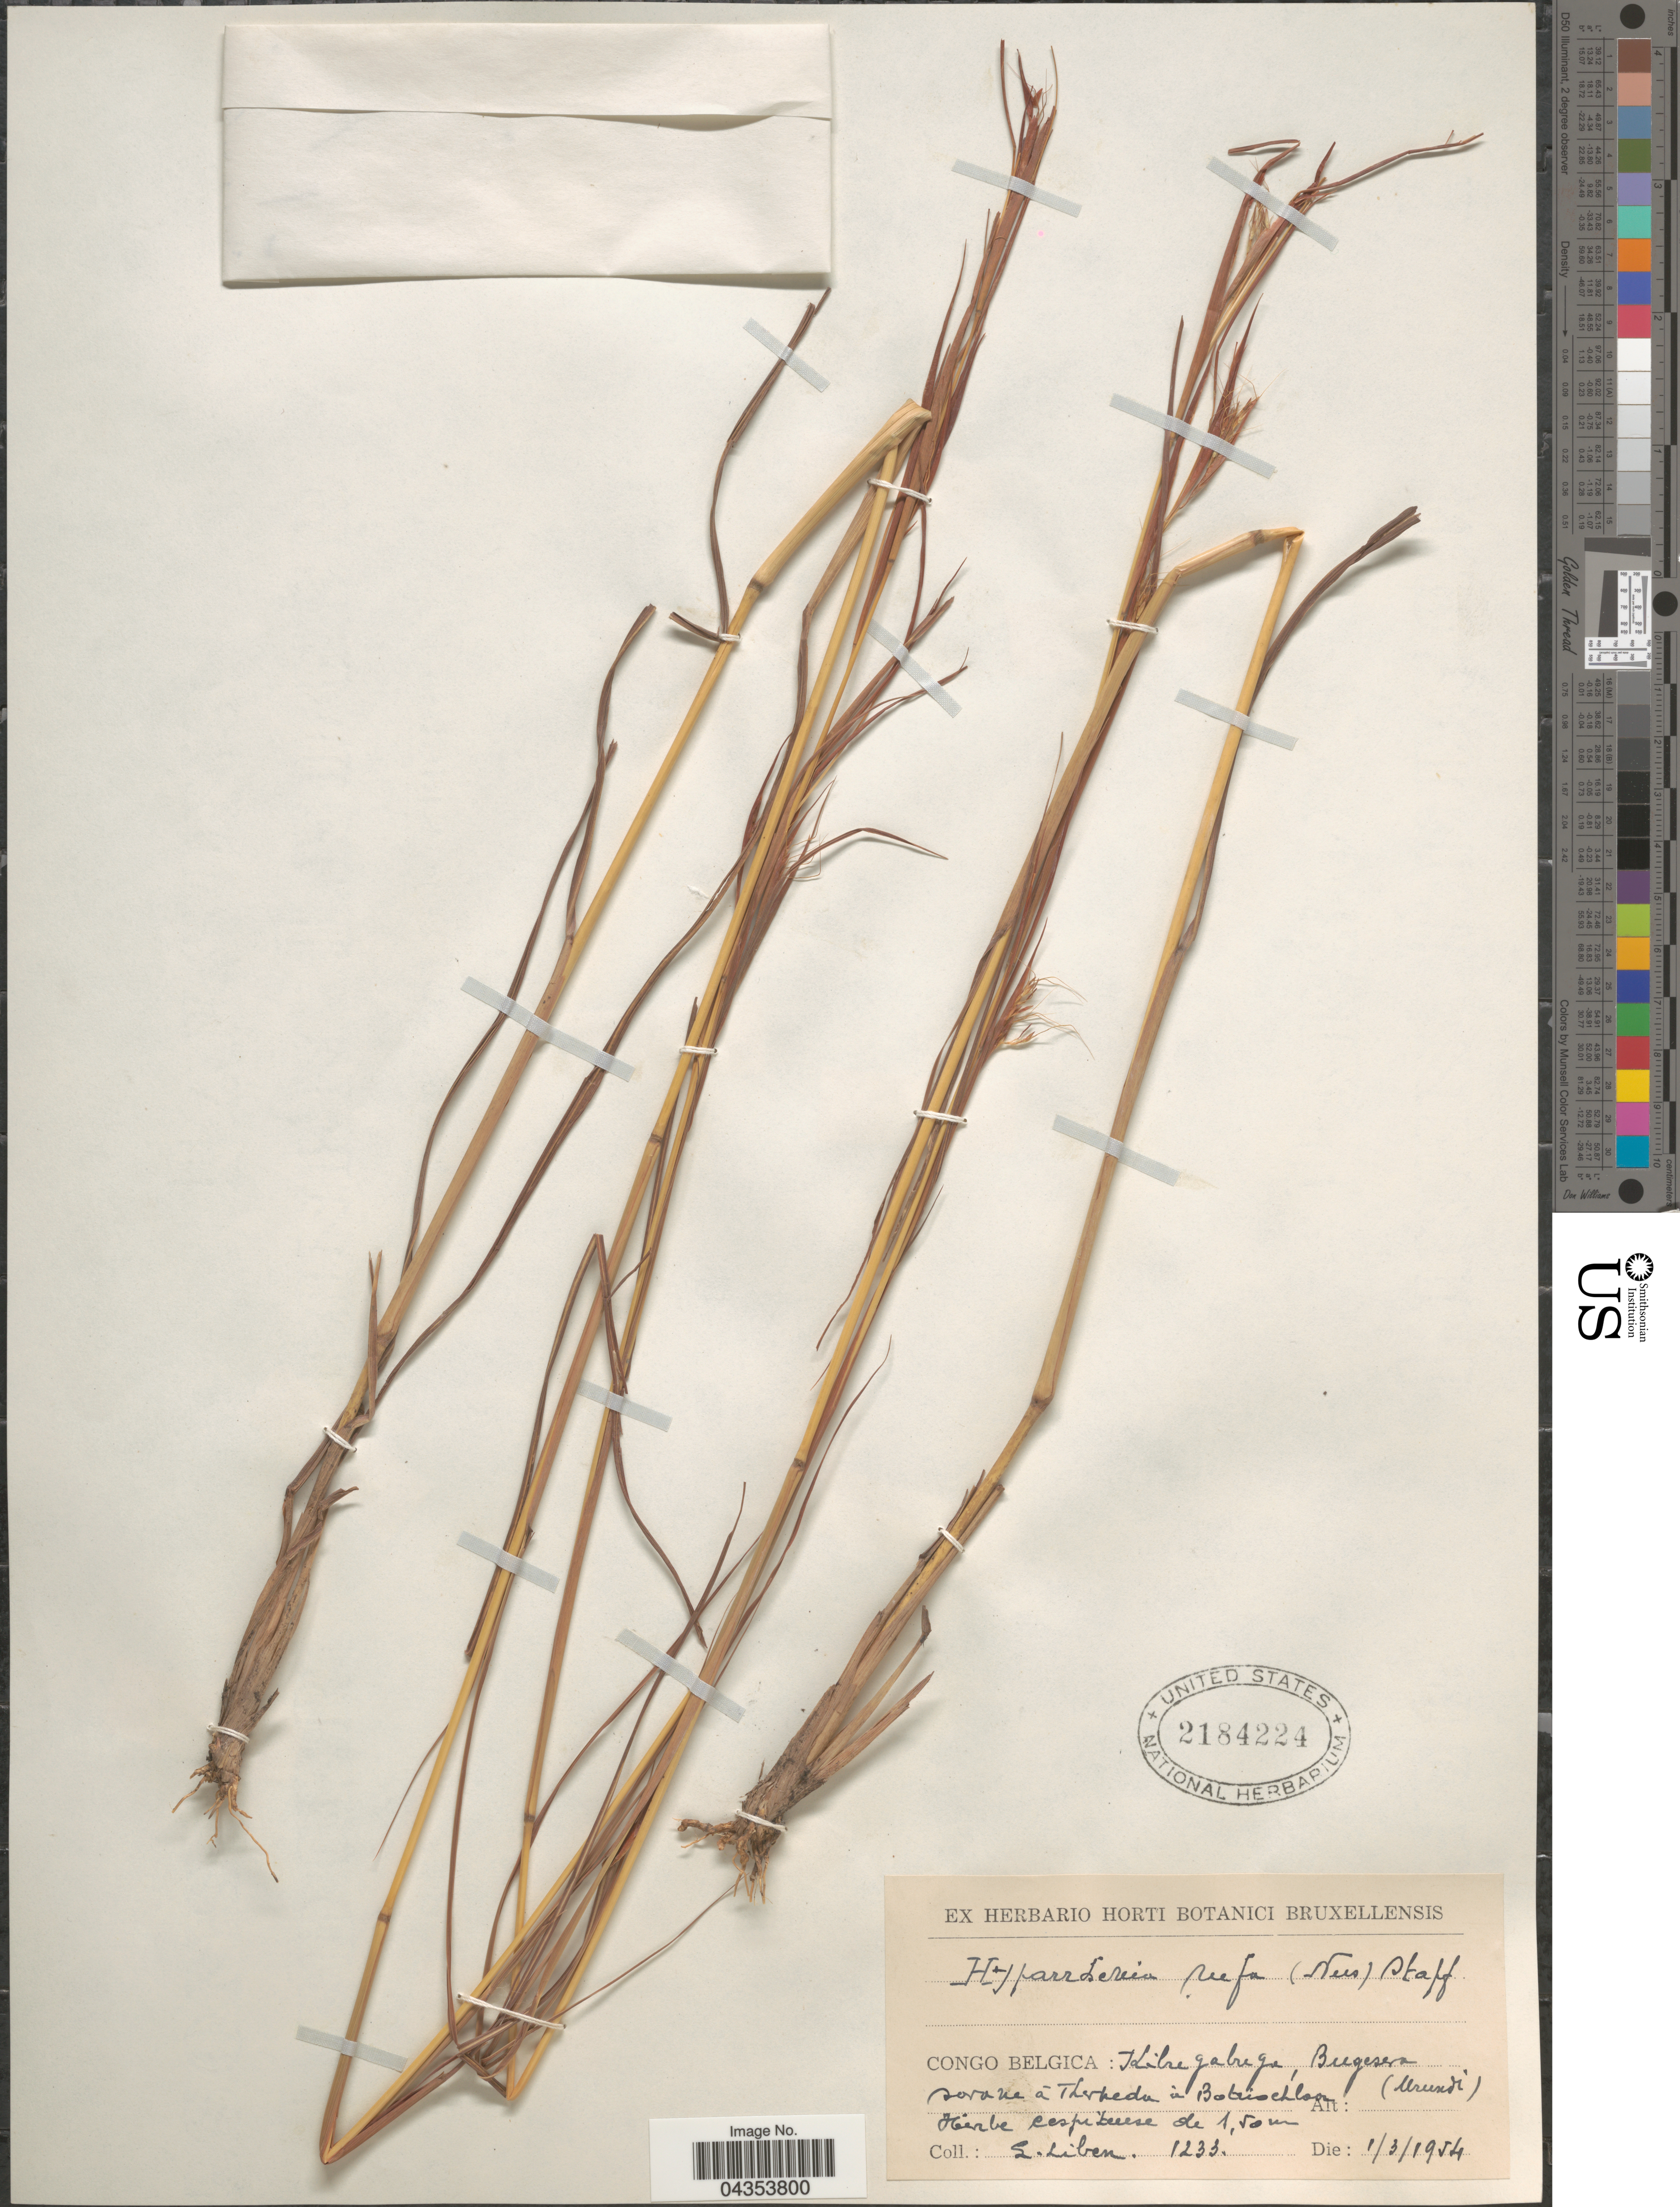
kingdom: Plantae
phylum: Tracheophyta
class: Liliopsida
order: Poales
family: Poaceae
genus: Hyparrhenia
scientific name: Hyparrhenia rufa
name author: (Nees) Stapf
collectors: L. Liben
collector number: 1233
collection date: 1954-03-01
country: Rwanda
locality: Congo Belgica: Kibugabuga, Bugesera (Urundi). [interpreted]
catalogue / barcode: US 2184224